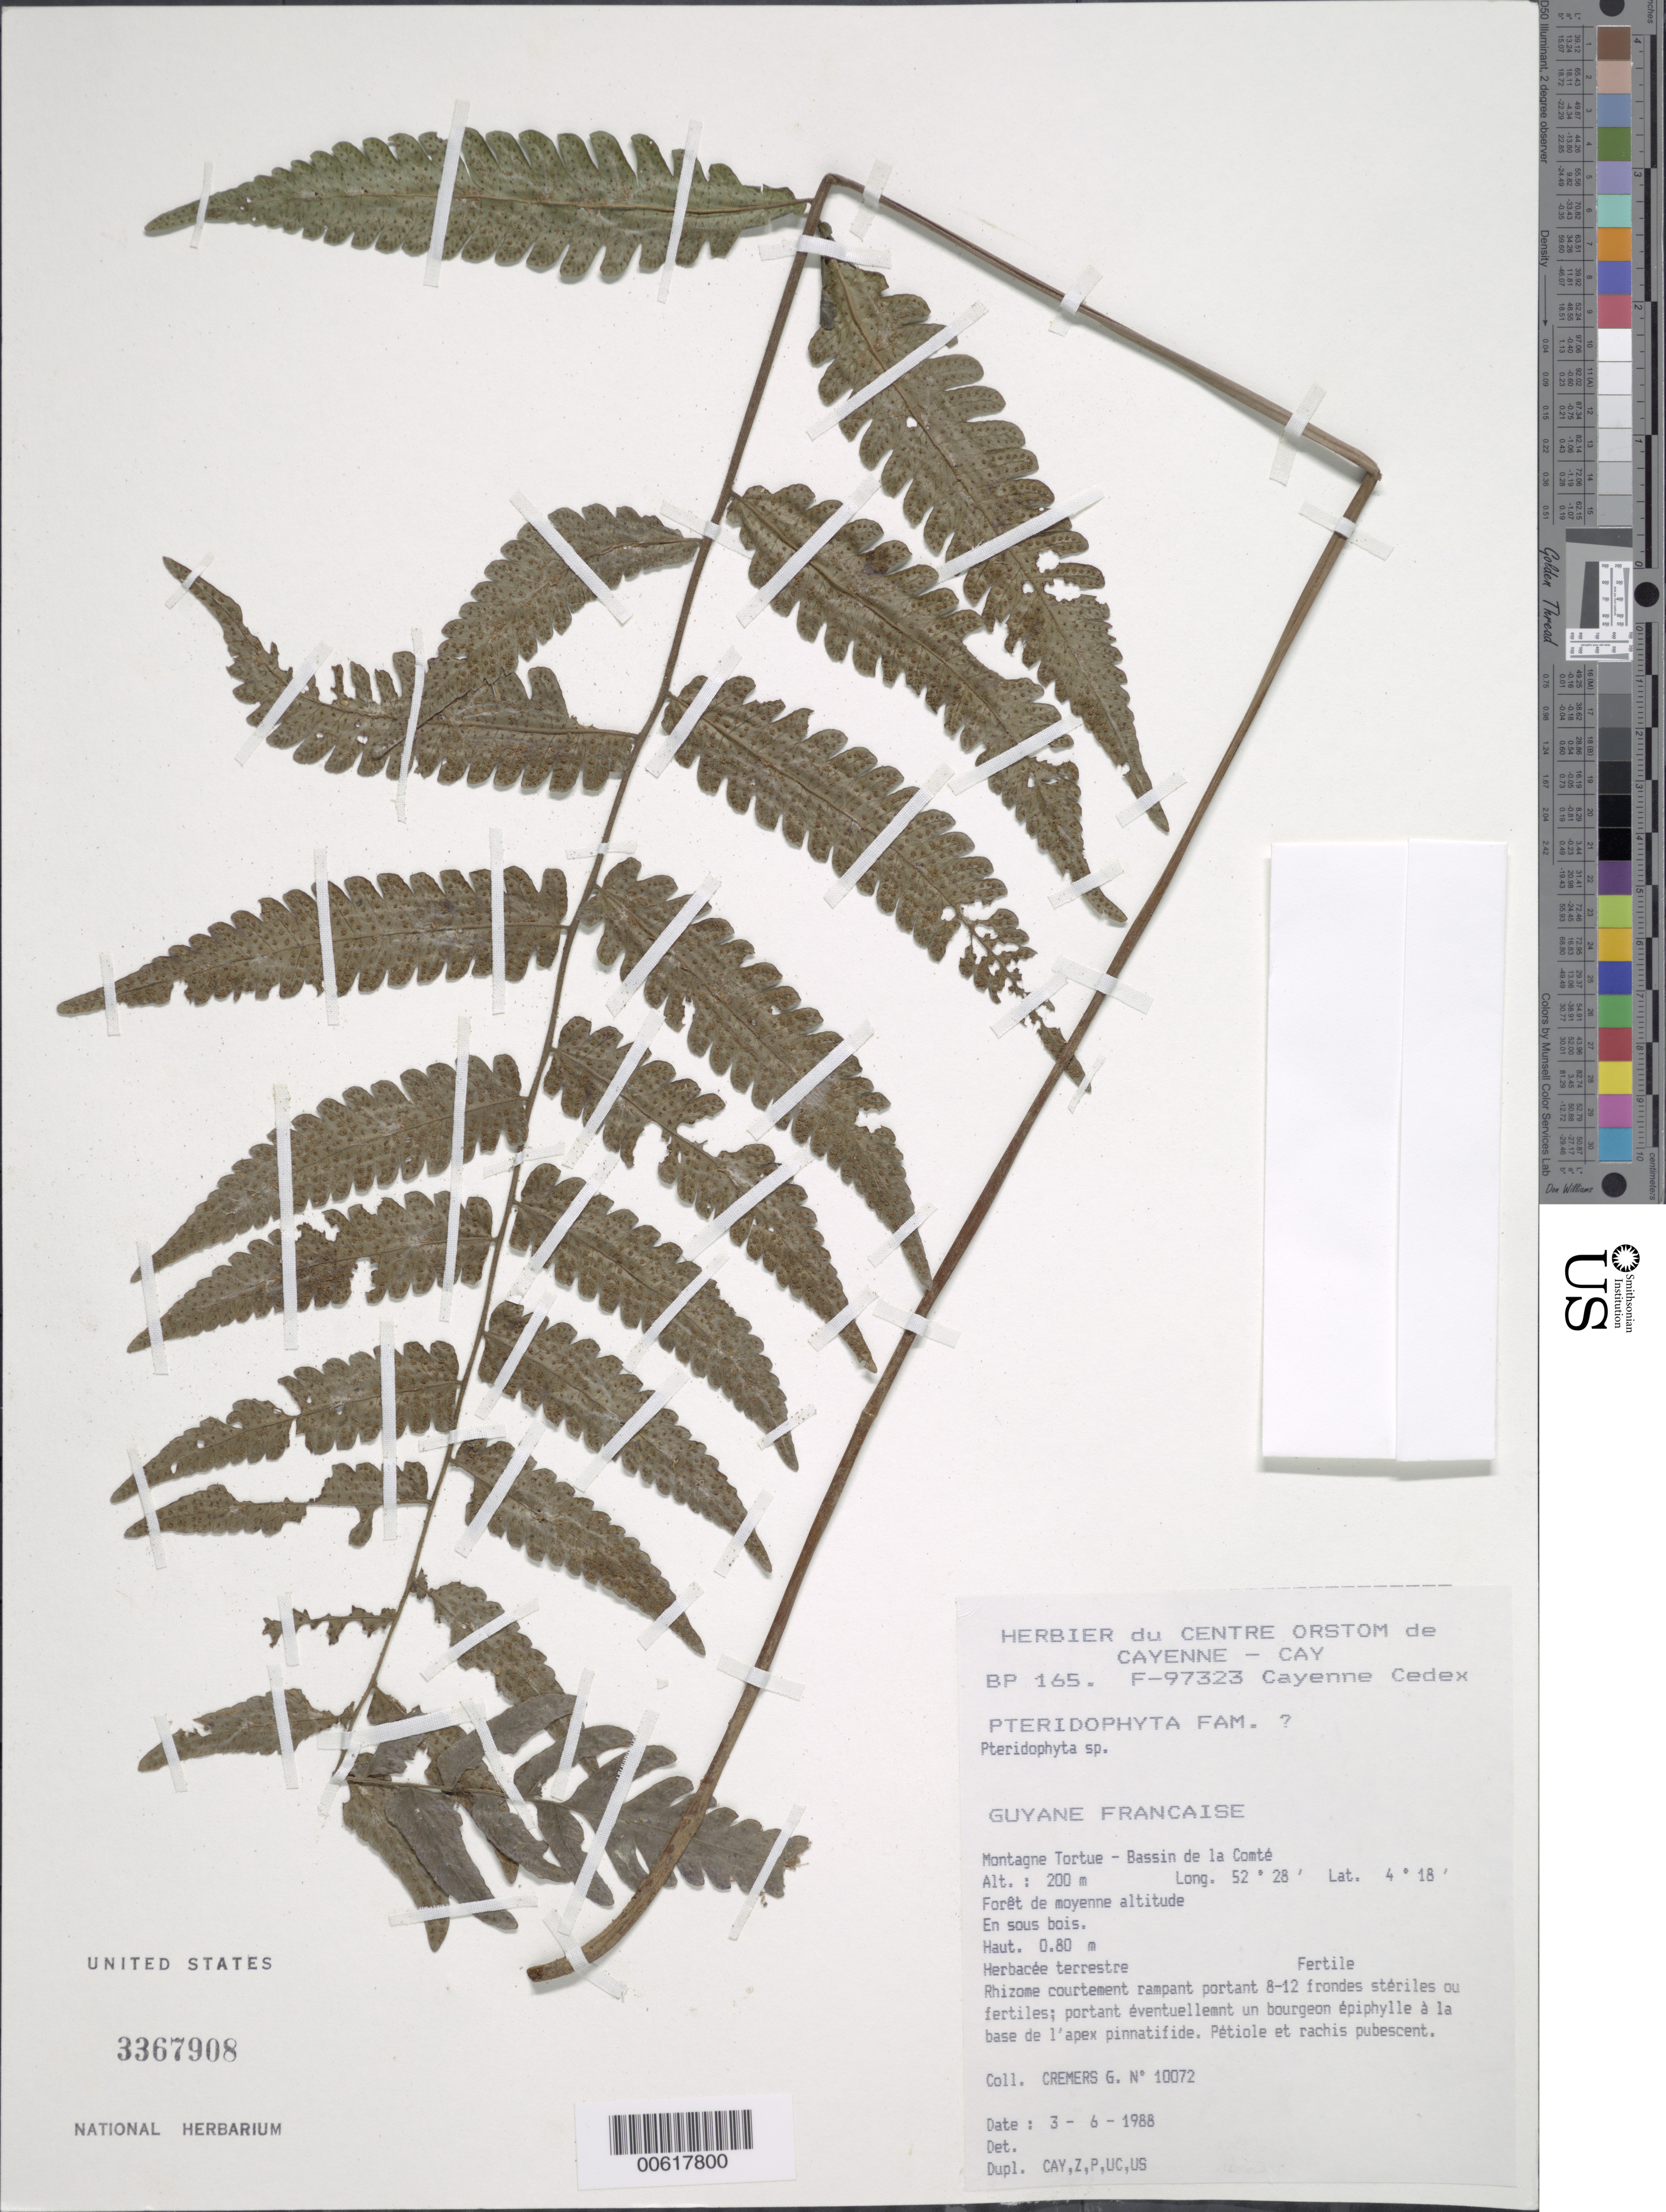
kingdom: Plantae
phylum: Tracheophyta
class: Polypodiopsida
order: Polypodiales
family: Thelypteridaceae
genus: Amauropelta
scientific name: Amauropelta sp.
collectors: G. Cremers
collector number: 10072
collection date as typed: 3-Jun-88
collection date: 1988-06-03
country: French Guiana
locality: Montagne Tortue, Bassin de la Comte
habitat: Border of creek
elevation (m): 200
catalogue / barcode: US 3367908